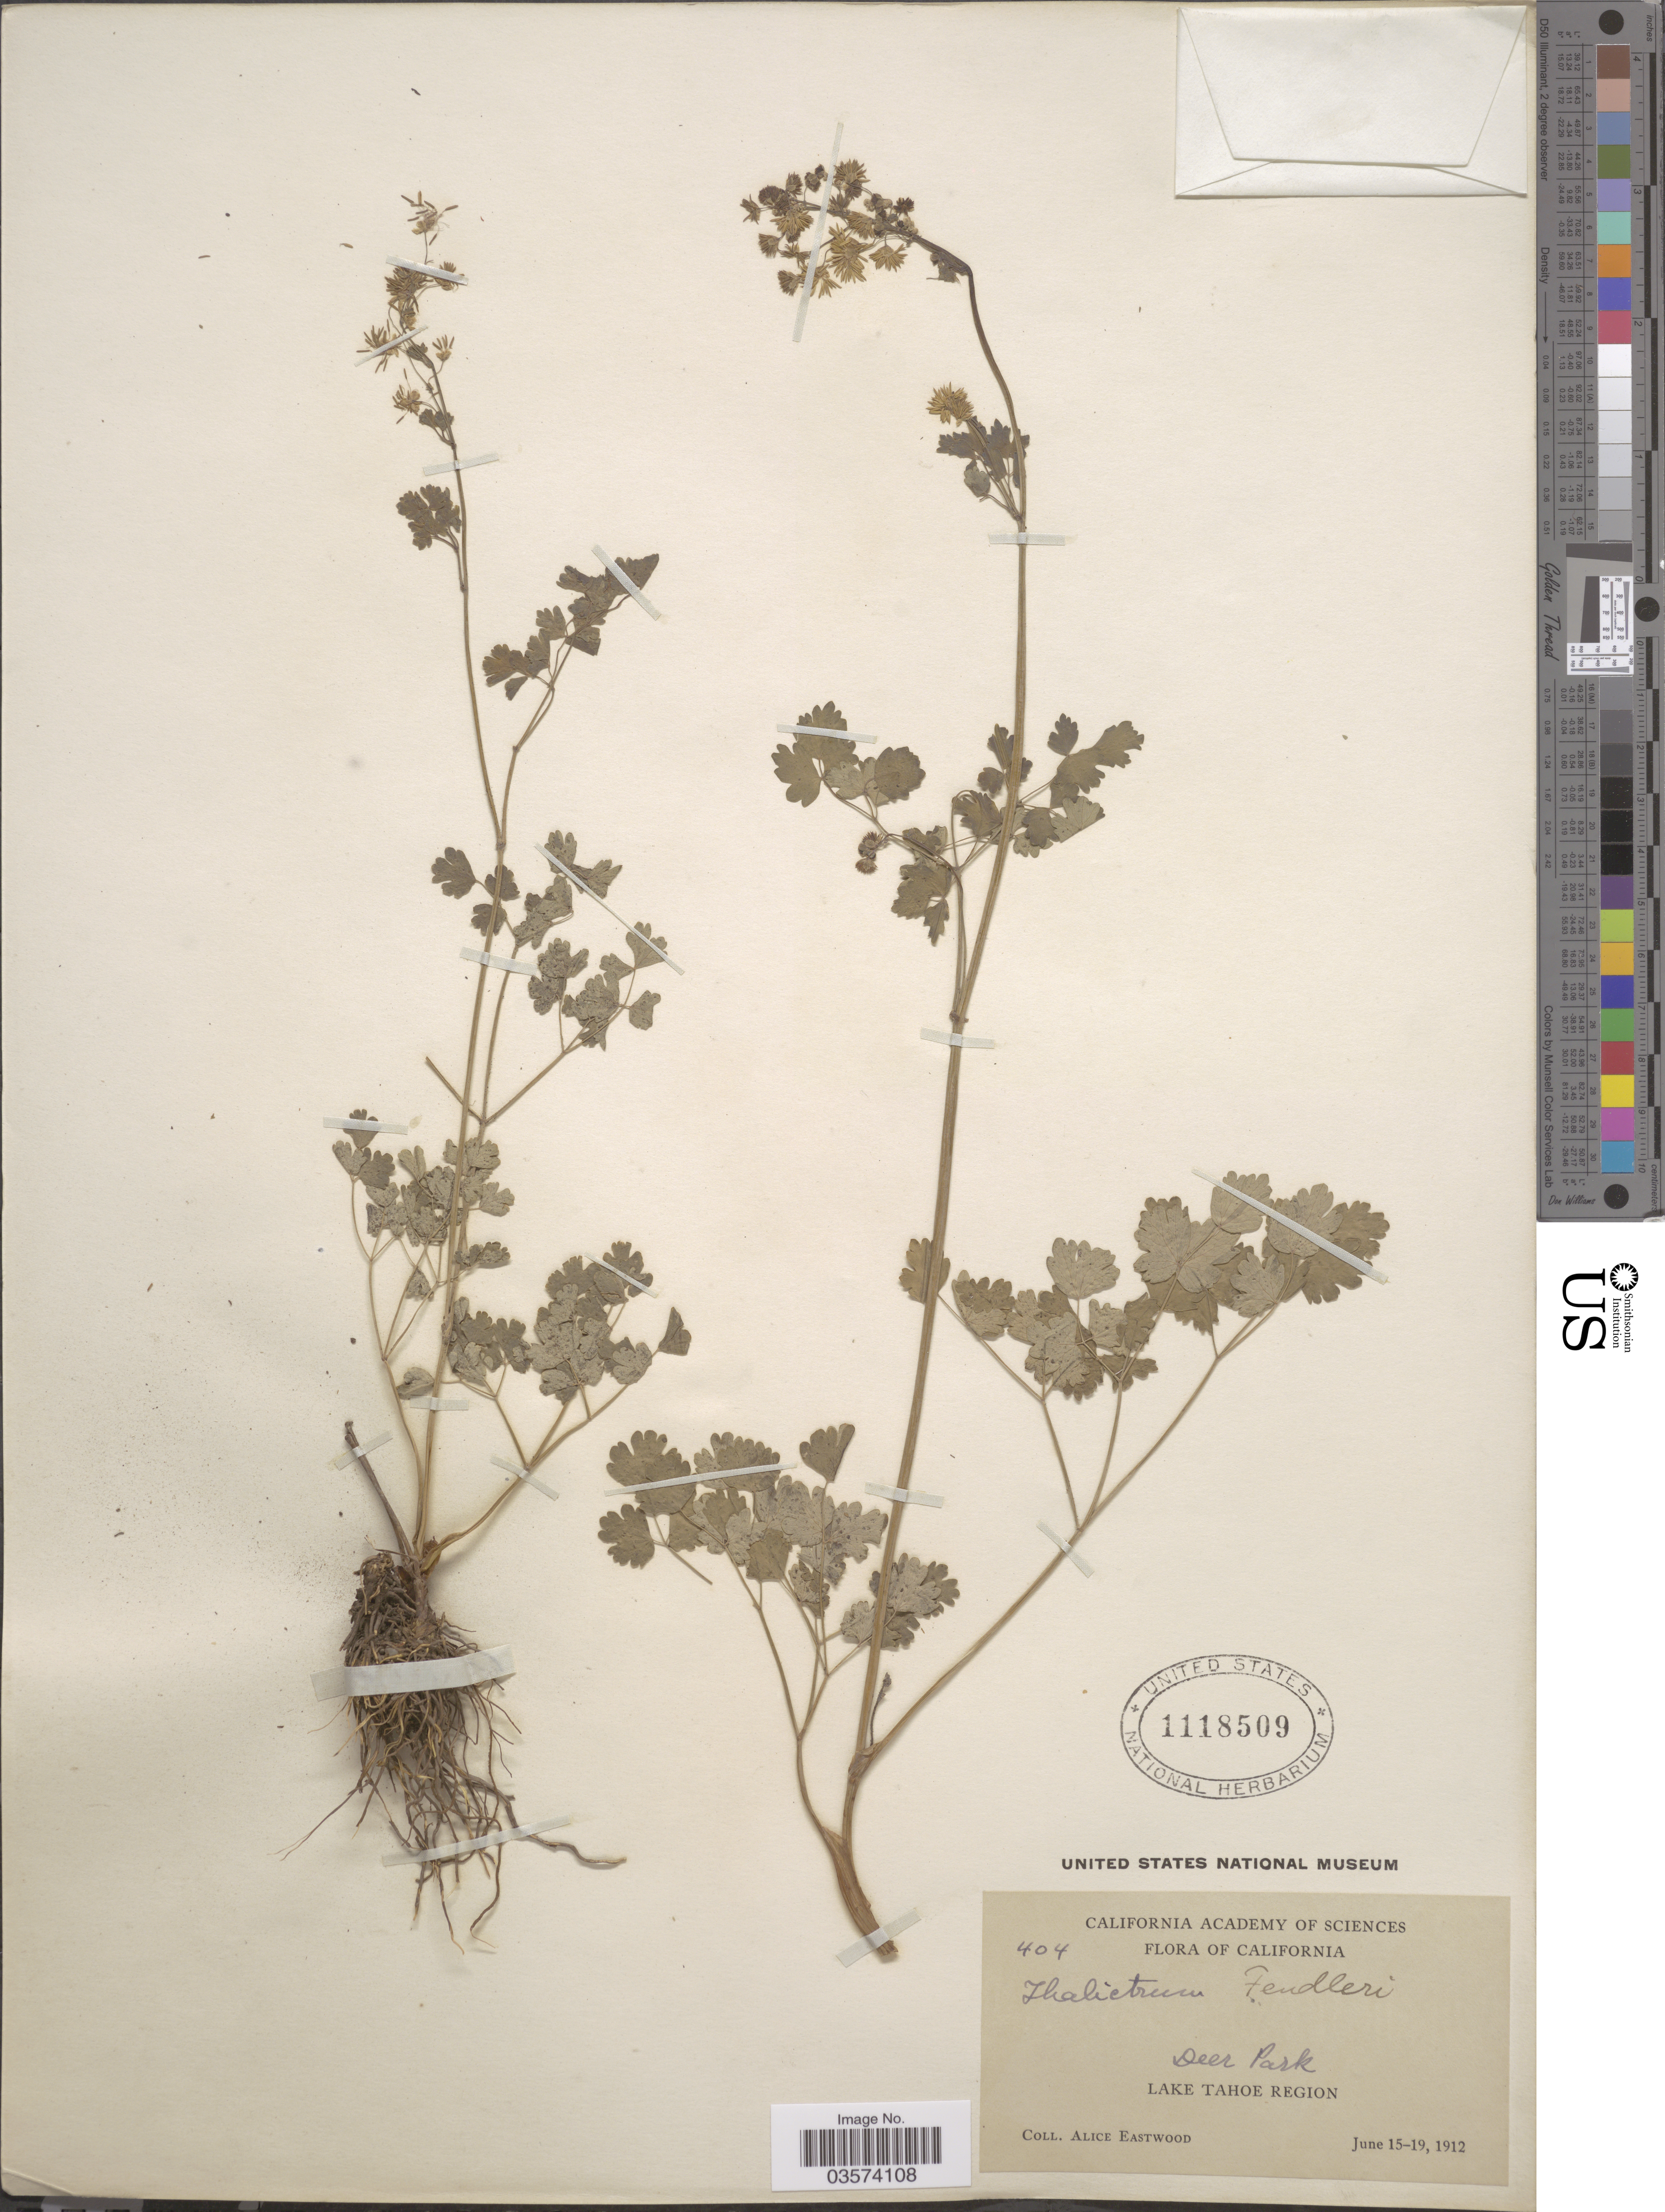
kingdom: Plantae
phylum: Tracheophyta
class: Magnoliopsida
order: Ranunculales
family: Ranunculaceae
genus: Thalictrum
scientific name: Thalictrum fendleri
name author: Engelm. ex A. Gray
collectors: A. Eastwood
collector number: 404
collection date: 1912-06-15/1912-06-19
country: United States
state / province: California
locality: Deer Park. Lake Tahoe Region.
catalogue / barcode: US 1118509